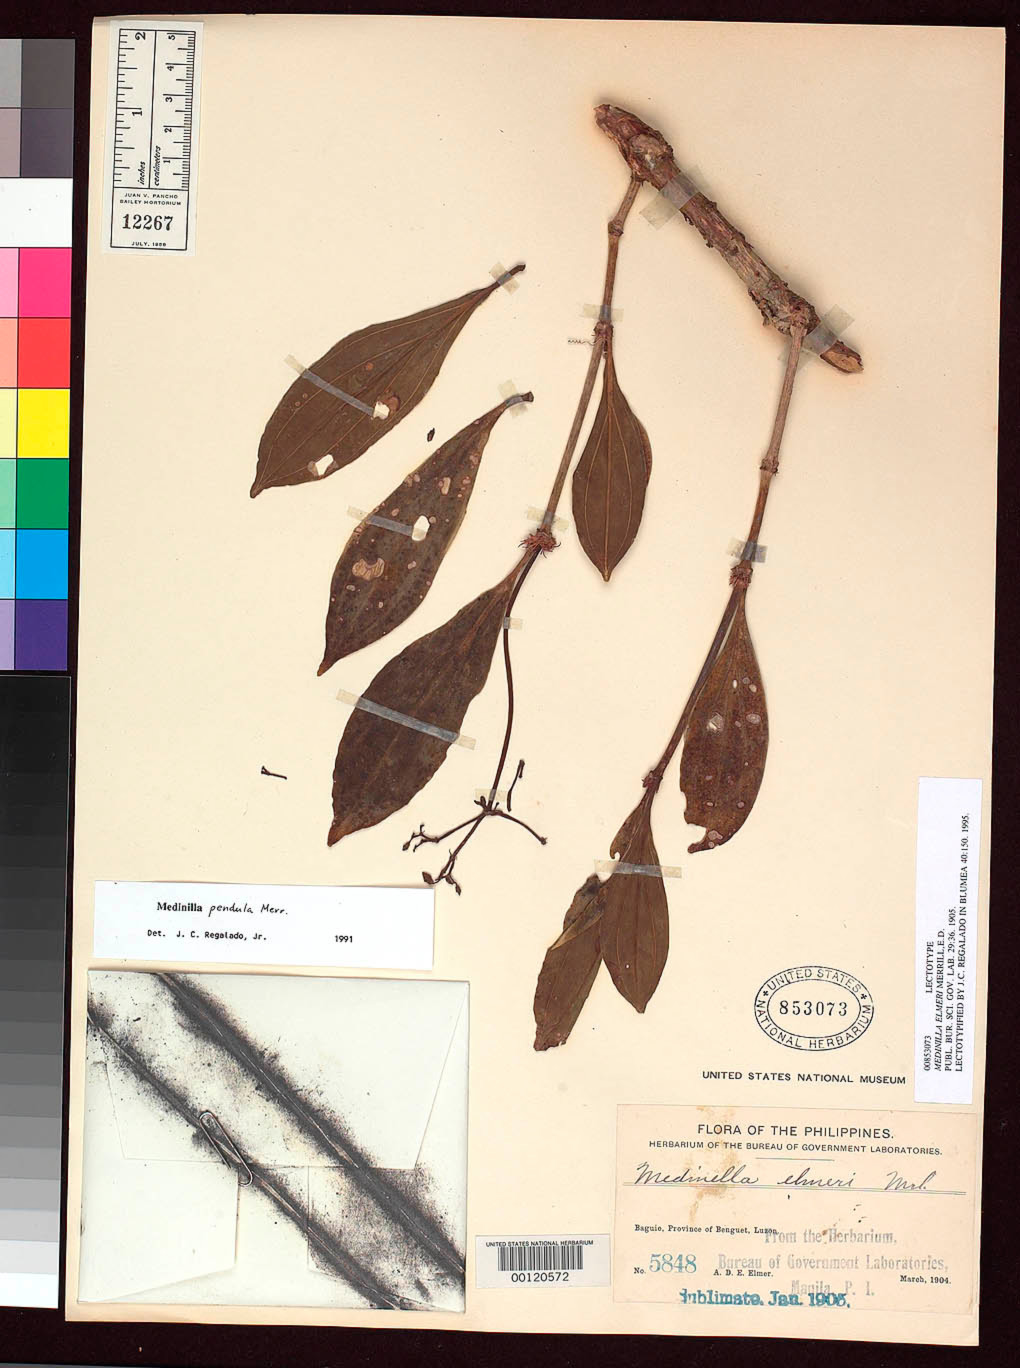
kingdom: Plantae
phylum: Tracheophyta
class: Magnoliopsida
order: Myrtales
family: Melastomataceae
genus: Medinilla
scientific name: Medinilla elmeri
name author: Merr.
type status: Lectotype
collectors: A. D. E. Elmer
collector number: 5848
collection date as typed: Mar 1904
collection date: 1904-03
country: Philippines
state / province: Cordillera (Administrative Region)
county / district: Benguet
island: Luzon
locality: Baguio.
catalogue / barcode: US 853073